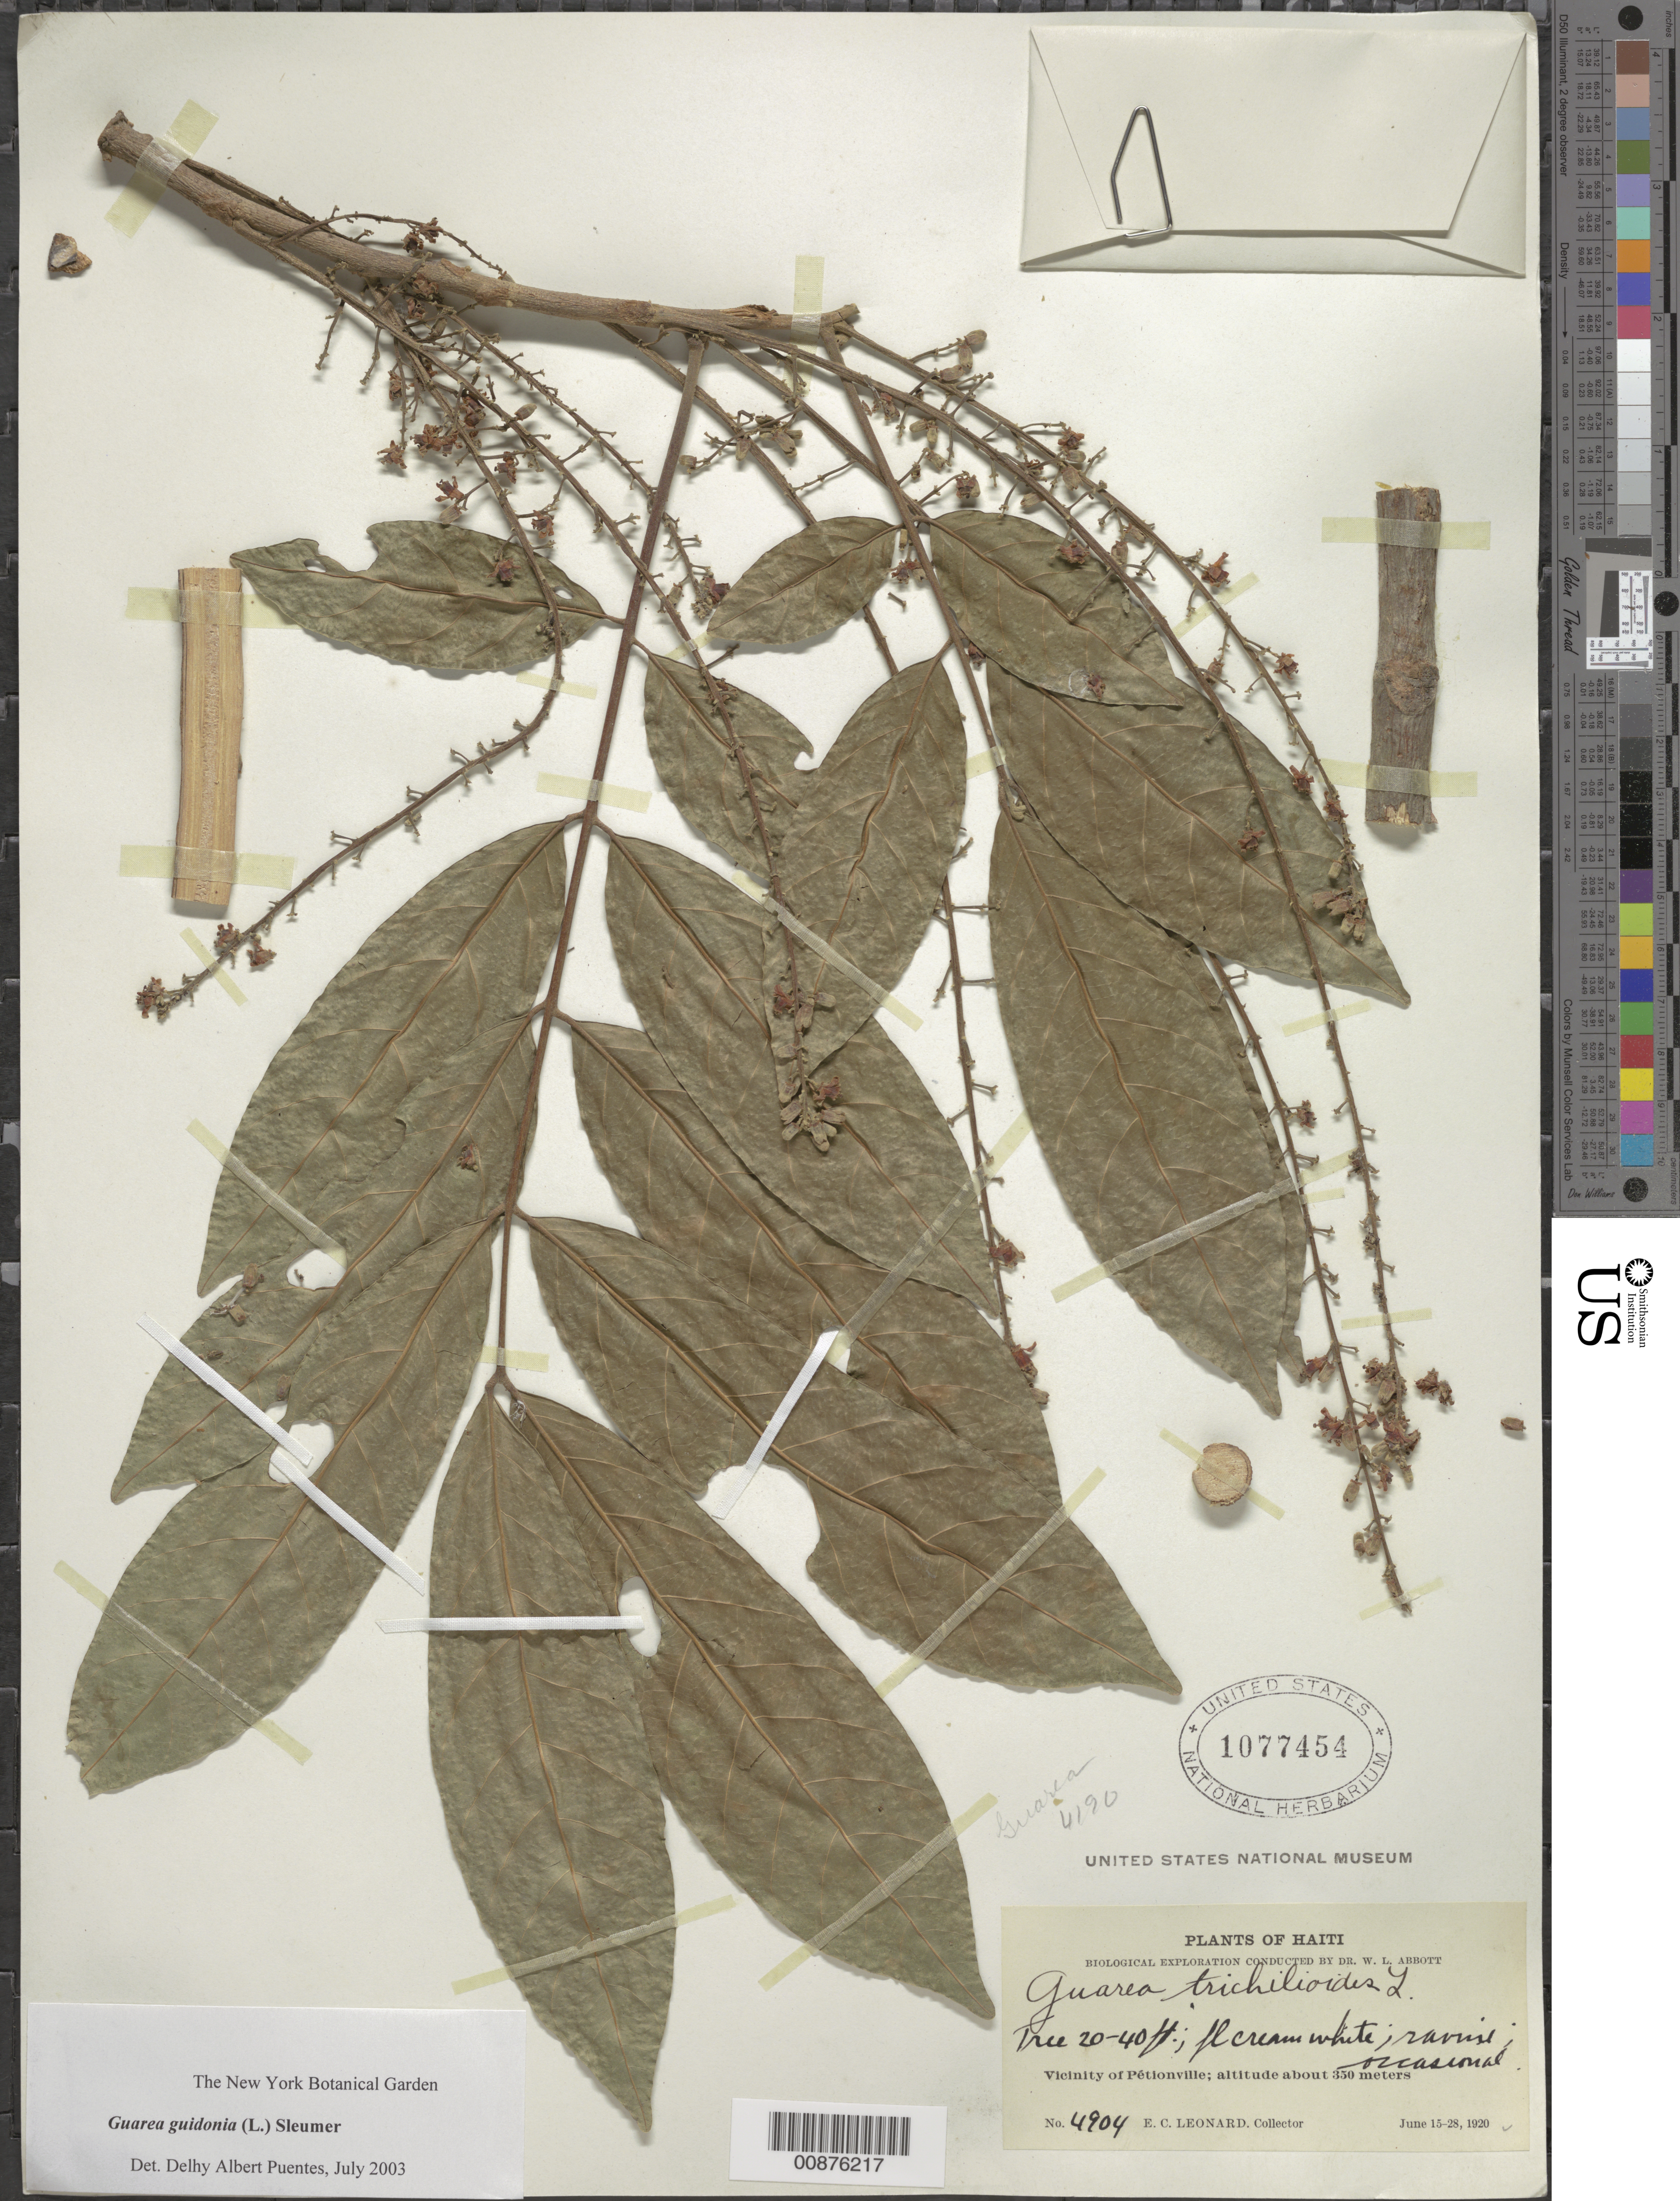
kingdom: Plantae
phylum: Tracheophyta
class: Magnoliopsida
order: Sapindales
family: Meliaceae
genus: Guarea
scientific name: Guarea guidonia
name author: (L.) Sleumer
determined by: Puentes, D. A.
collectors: E. C. Leonard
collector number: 4904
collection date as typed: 15 Jun 1920 to 28 Jun 1920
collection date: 1920-06-15/1920-06-28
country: Haiti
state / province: Ouest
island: Hispaniola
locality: Vicinity of Port au Prince, SW of Pétionville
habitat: Ravine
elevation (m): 350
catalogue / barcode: US 1077454